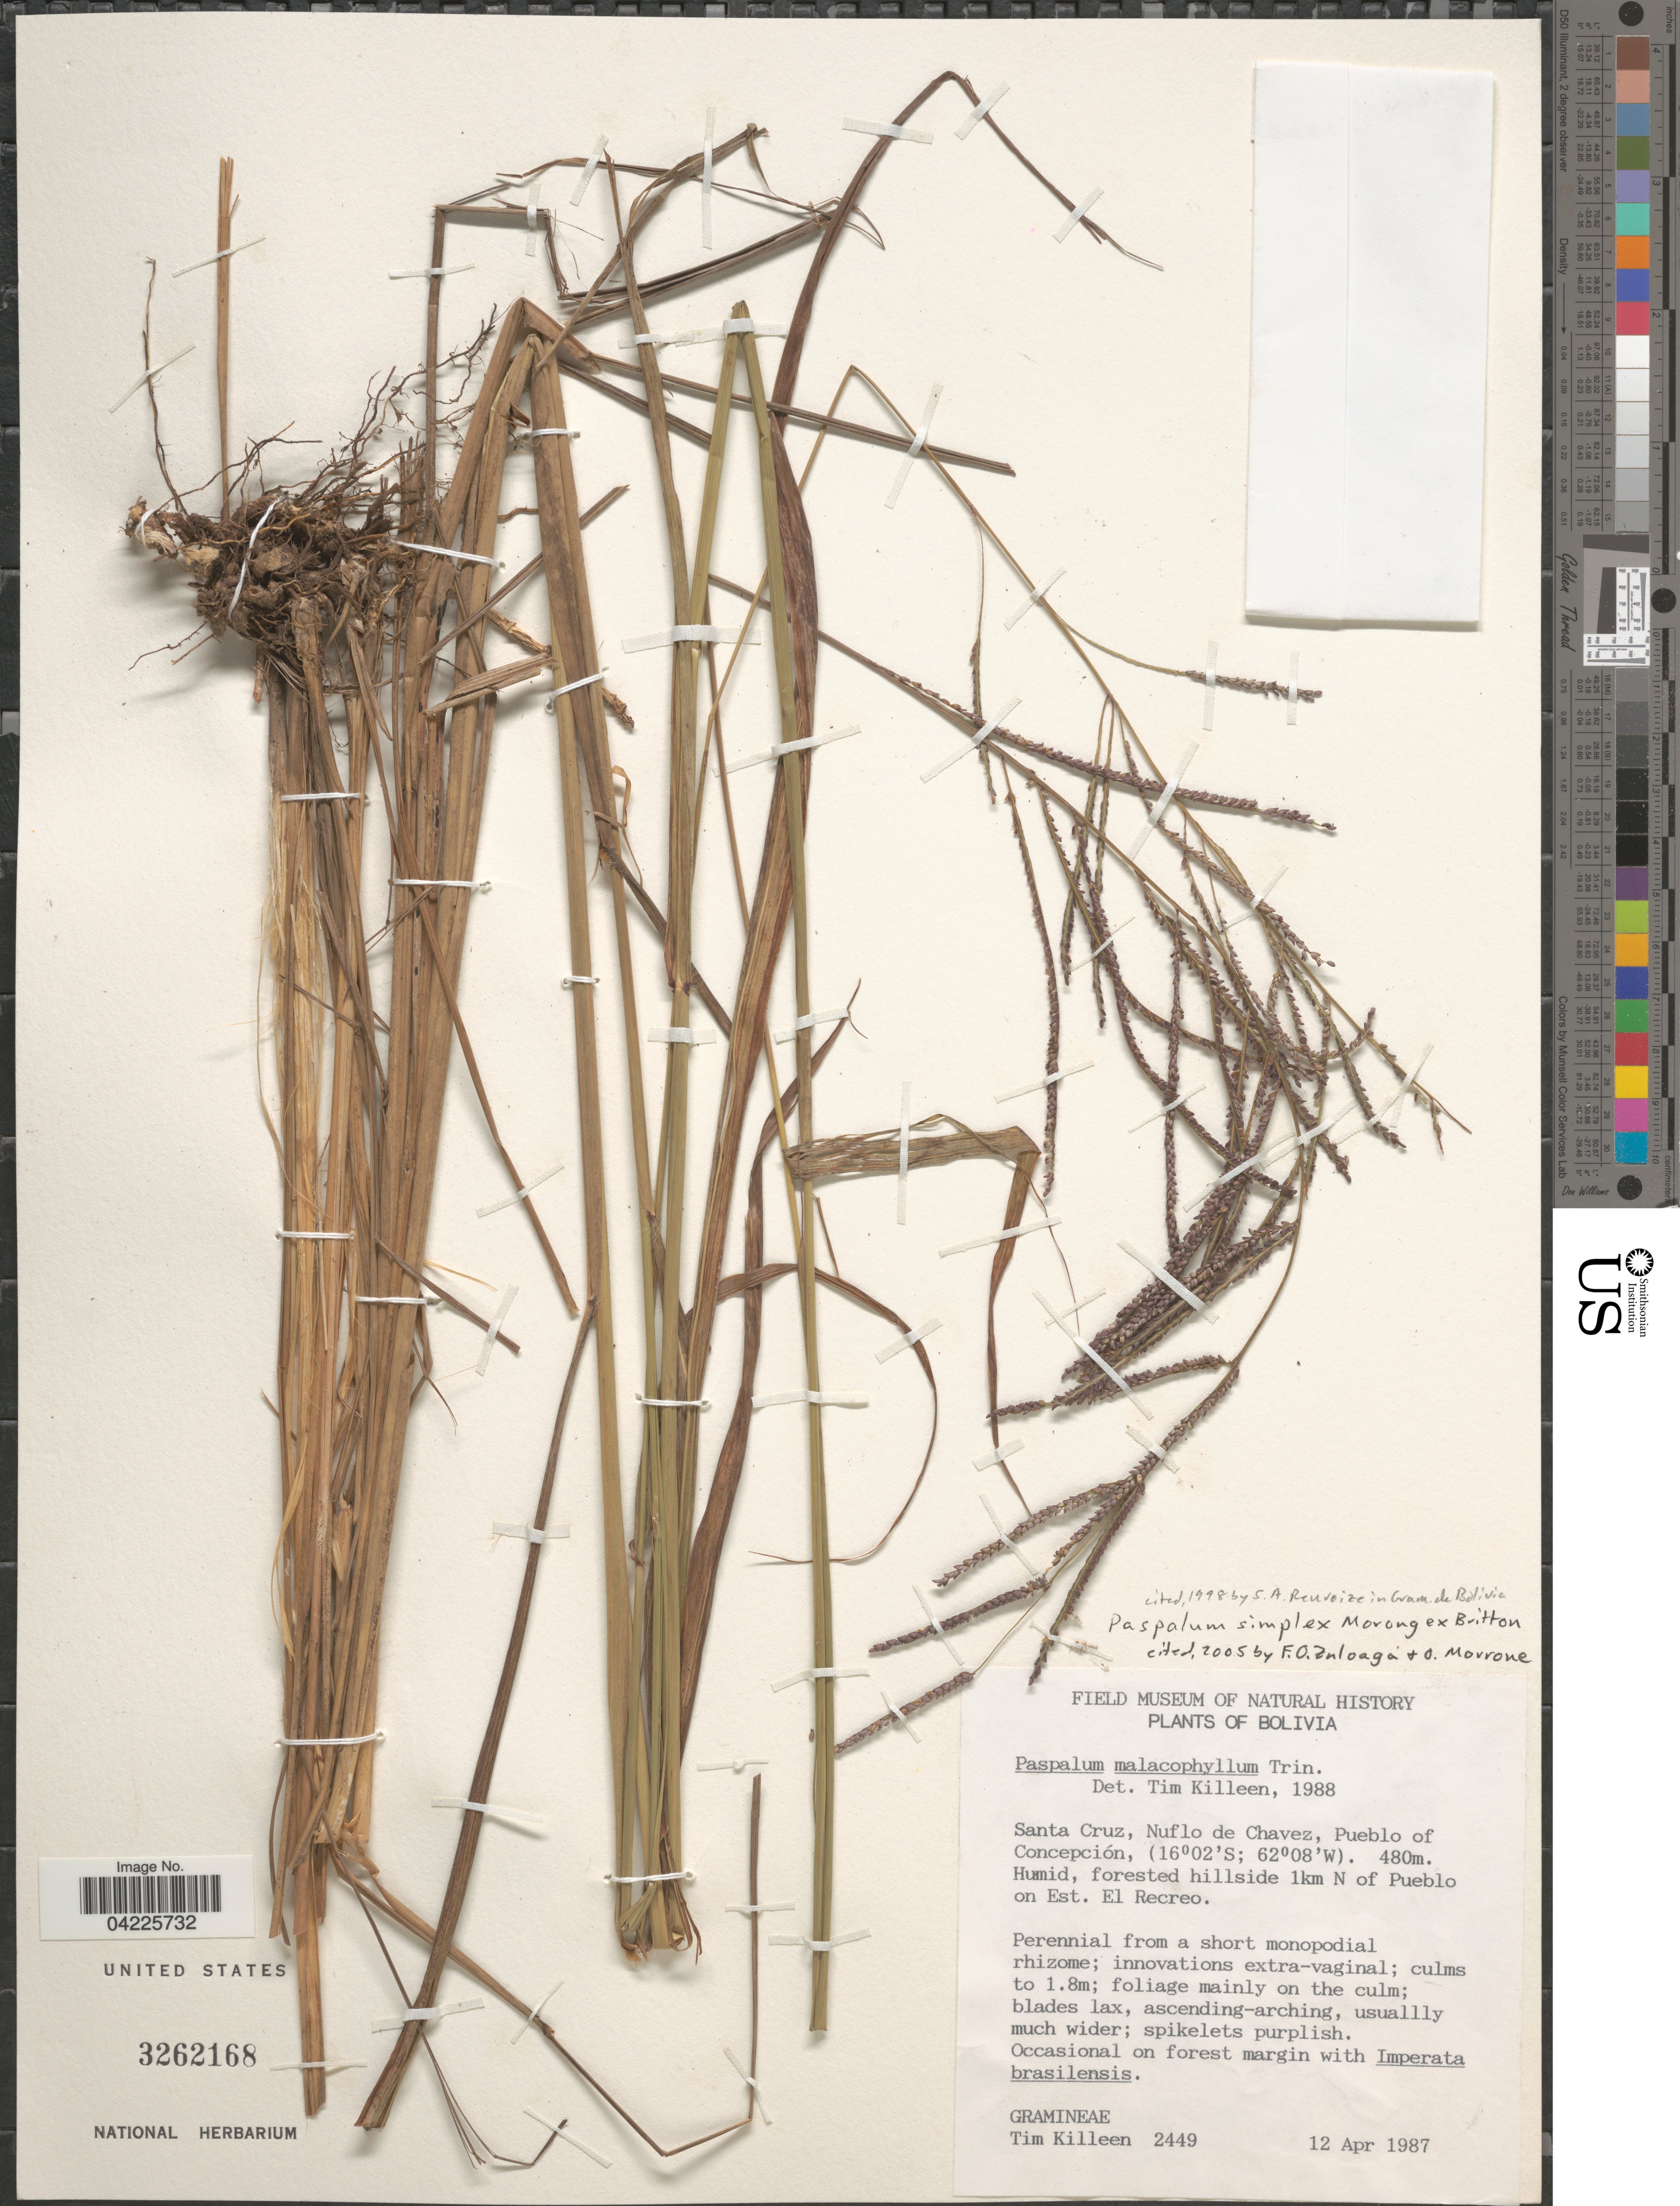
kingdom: Plantae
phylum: Tracheophyta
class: Liliopsida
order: Poales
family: Poaceae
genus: Paspalum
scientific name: Paspalum simplex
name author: Morong in Morong & Britton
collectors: T. J. Killeen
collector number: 2449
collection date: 1987-04-12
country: Bolivia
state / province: Santa Cruz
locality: Nuflo de Chavez, Pueblo of Concepción. Humid, forested hillside 1km N of Pueblo on Est. El Recreo.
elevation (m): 480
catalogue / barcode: US 3262168